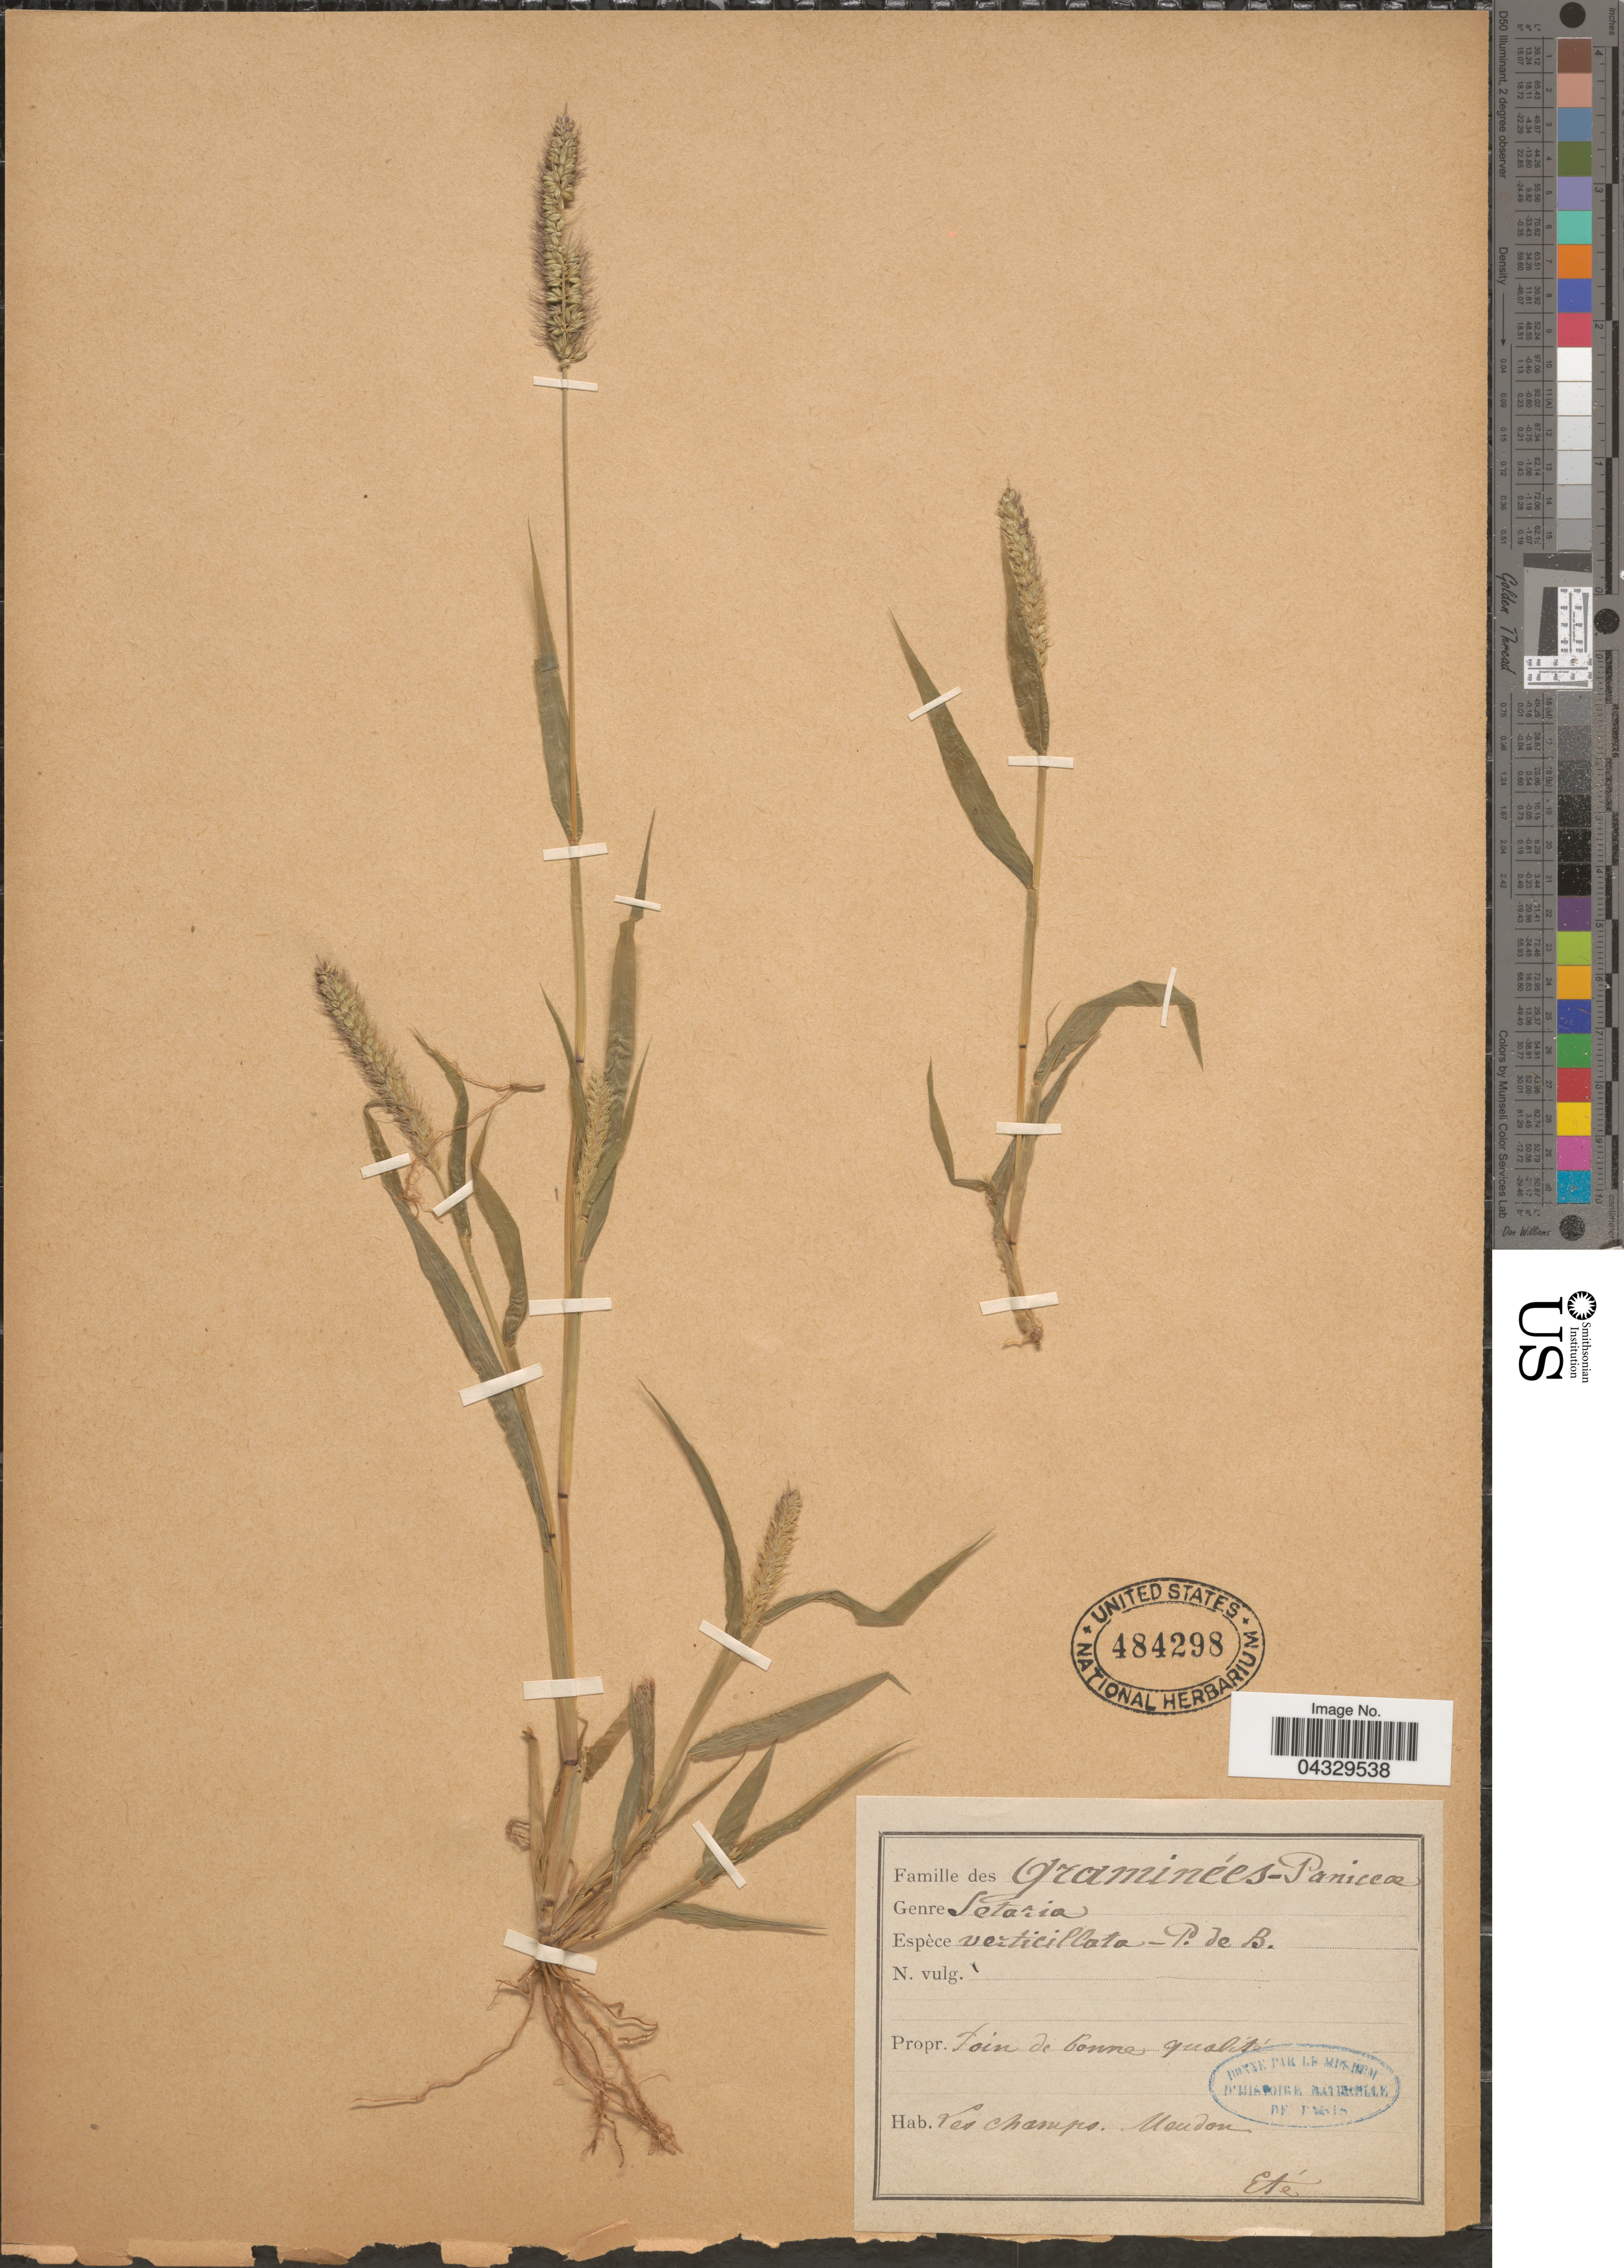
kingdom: Plantae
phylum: Tracheophyta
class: Liliopsida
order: Poales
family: Poaceae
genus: Setaria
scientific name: Setaria verticillata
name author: (L.) P. Beauv.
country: France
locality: Propr. Foin de bonne qualité. Les champs. Mendon.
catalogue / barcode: US 484298